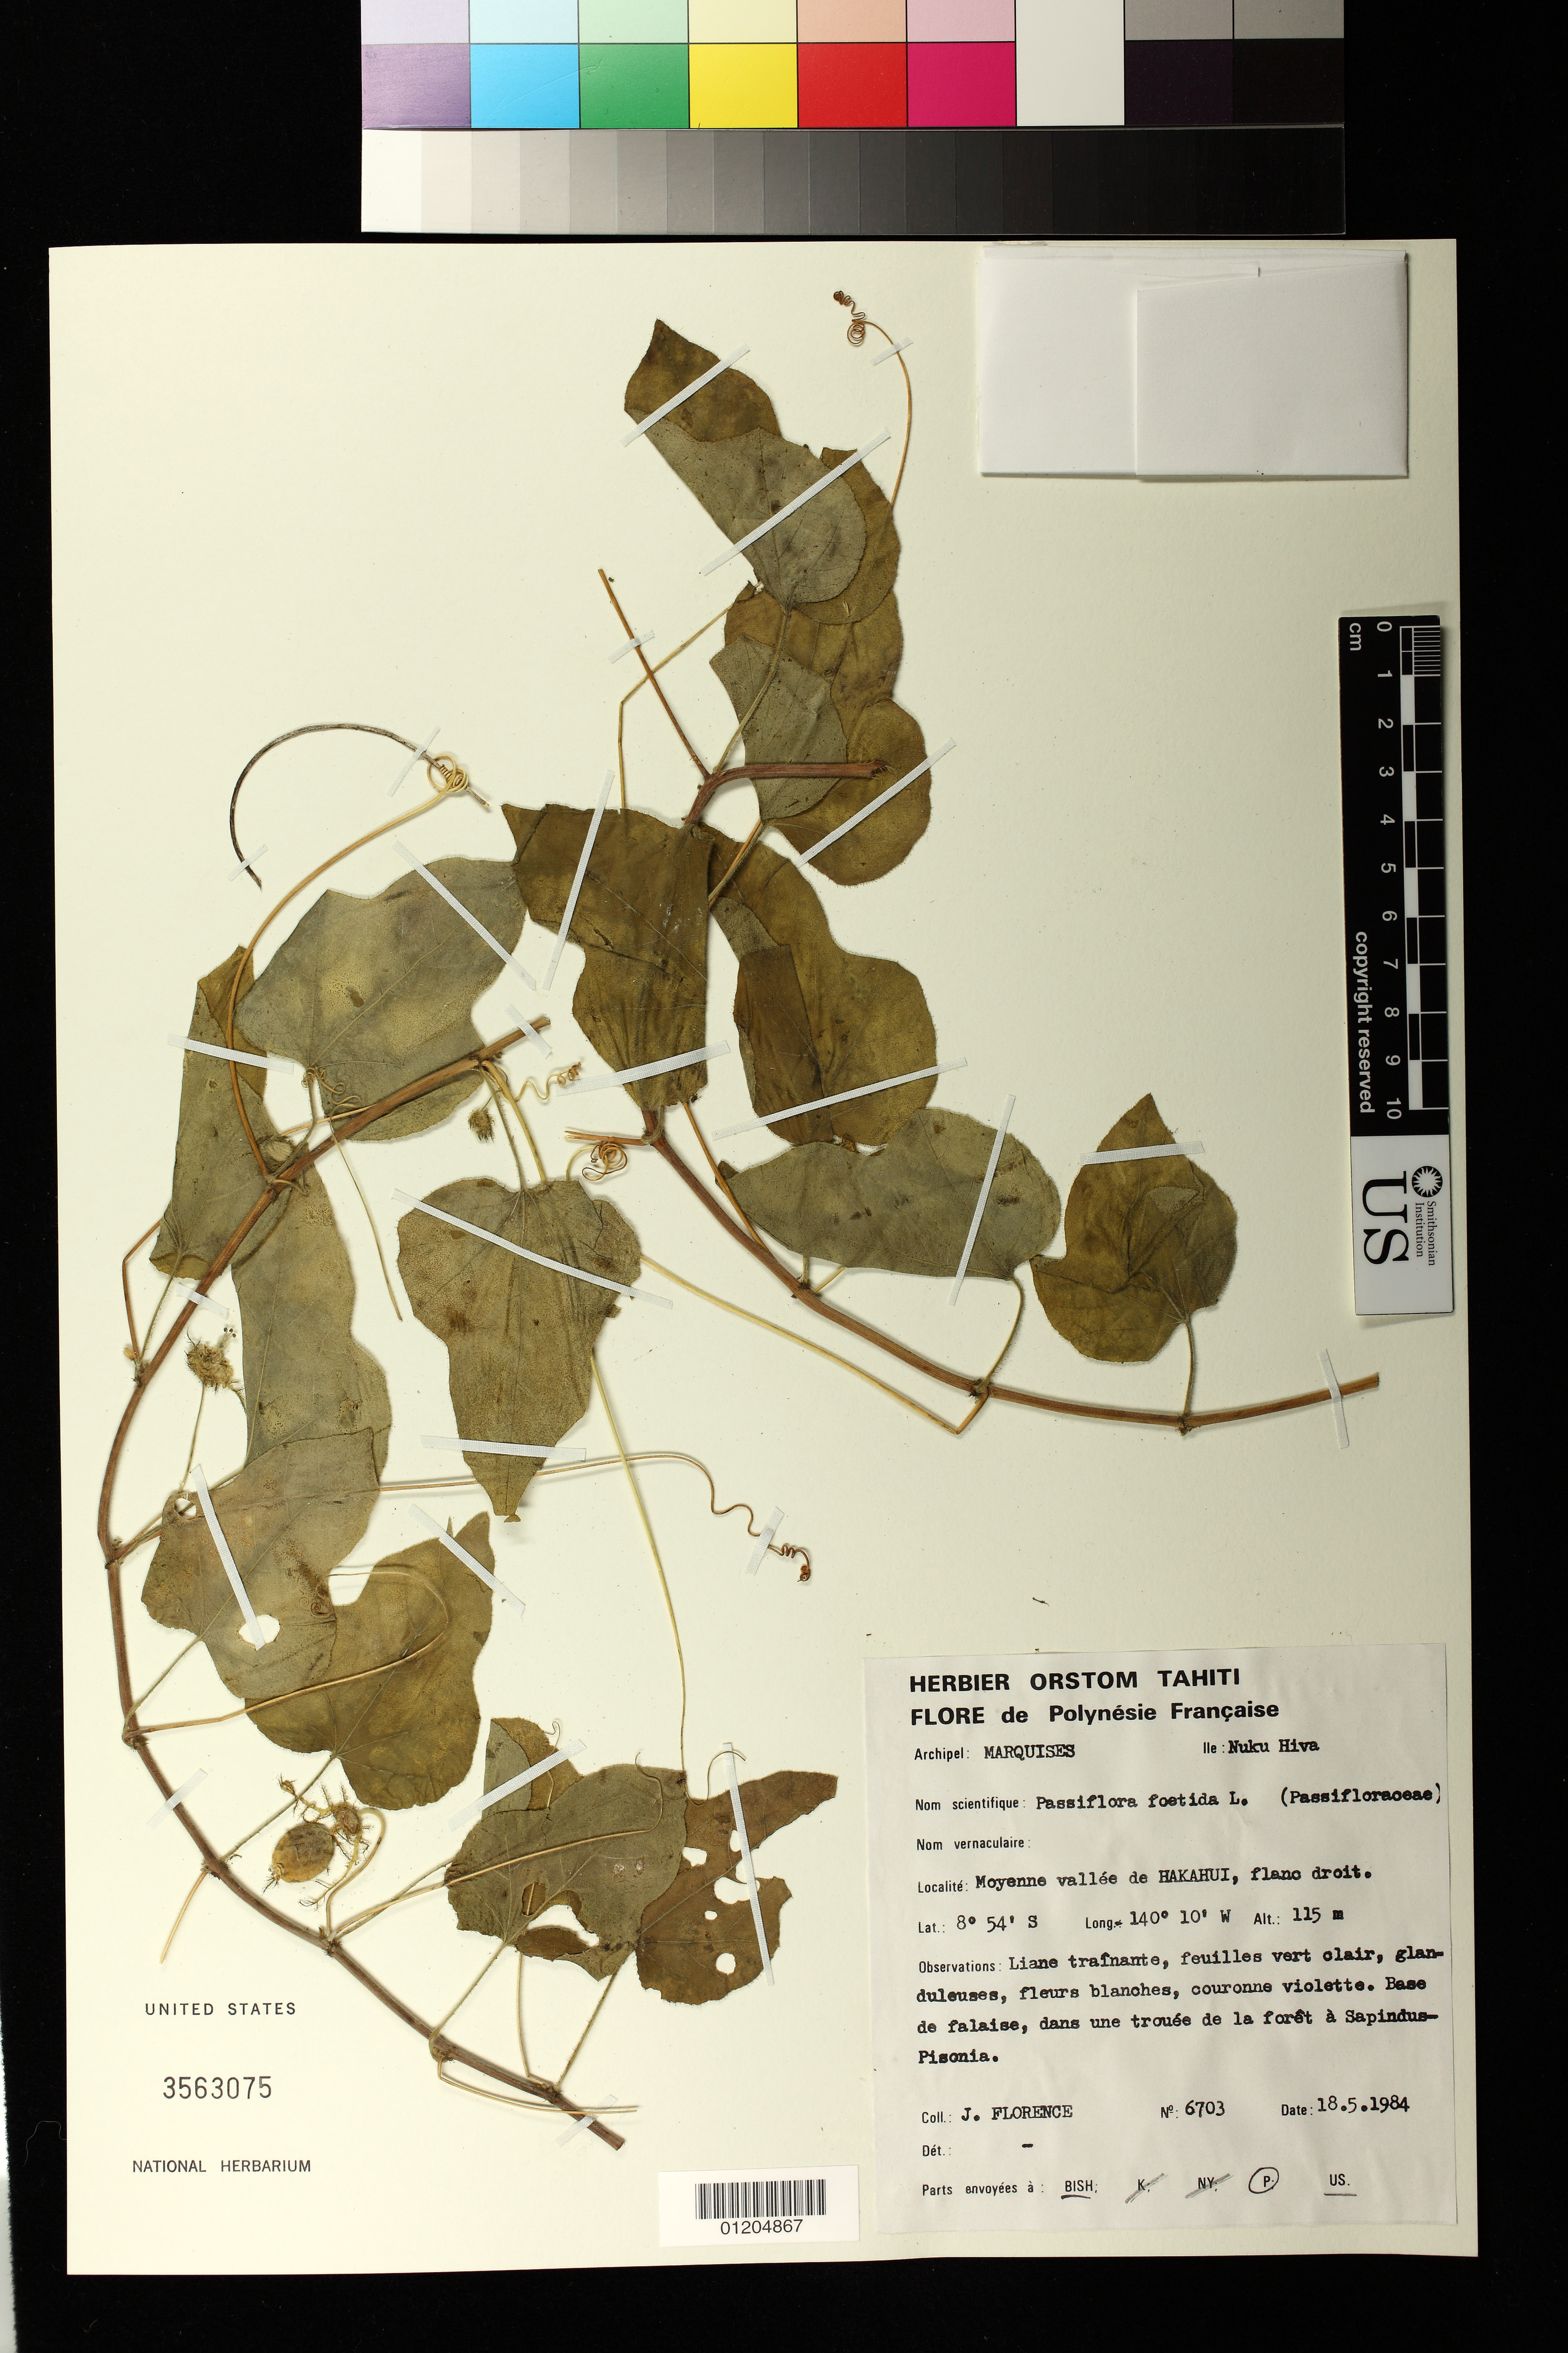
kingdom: Plantae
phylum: Tracheophyta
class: Magnoliopsida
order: Malpighiales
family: Passifloraceae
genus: Passiflora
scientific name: Passiflora foetida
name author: L.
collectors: J. Florence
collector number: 6703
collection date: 1984-05-18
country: French Polynesia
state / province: Iles Marquises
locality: Moyanne vallee de HAKAHUI, flanc droit.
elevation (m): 115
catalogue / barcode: US 3563075